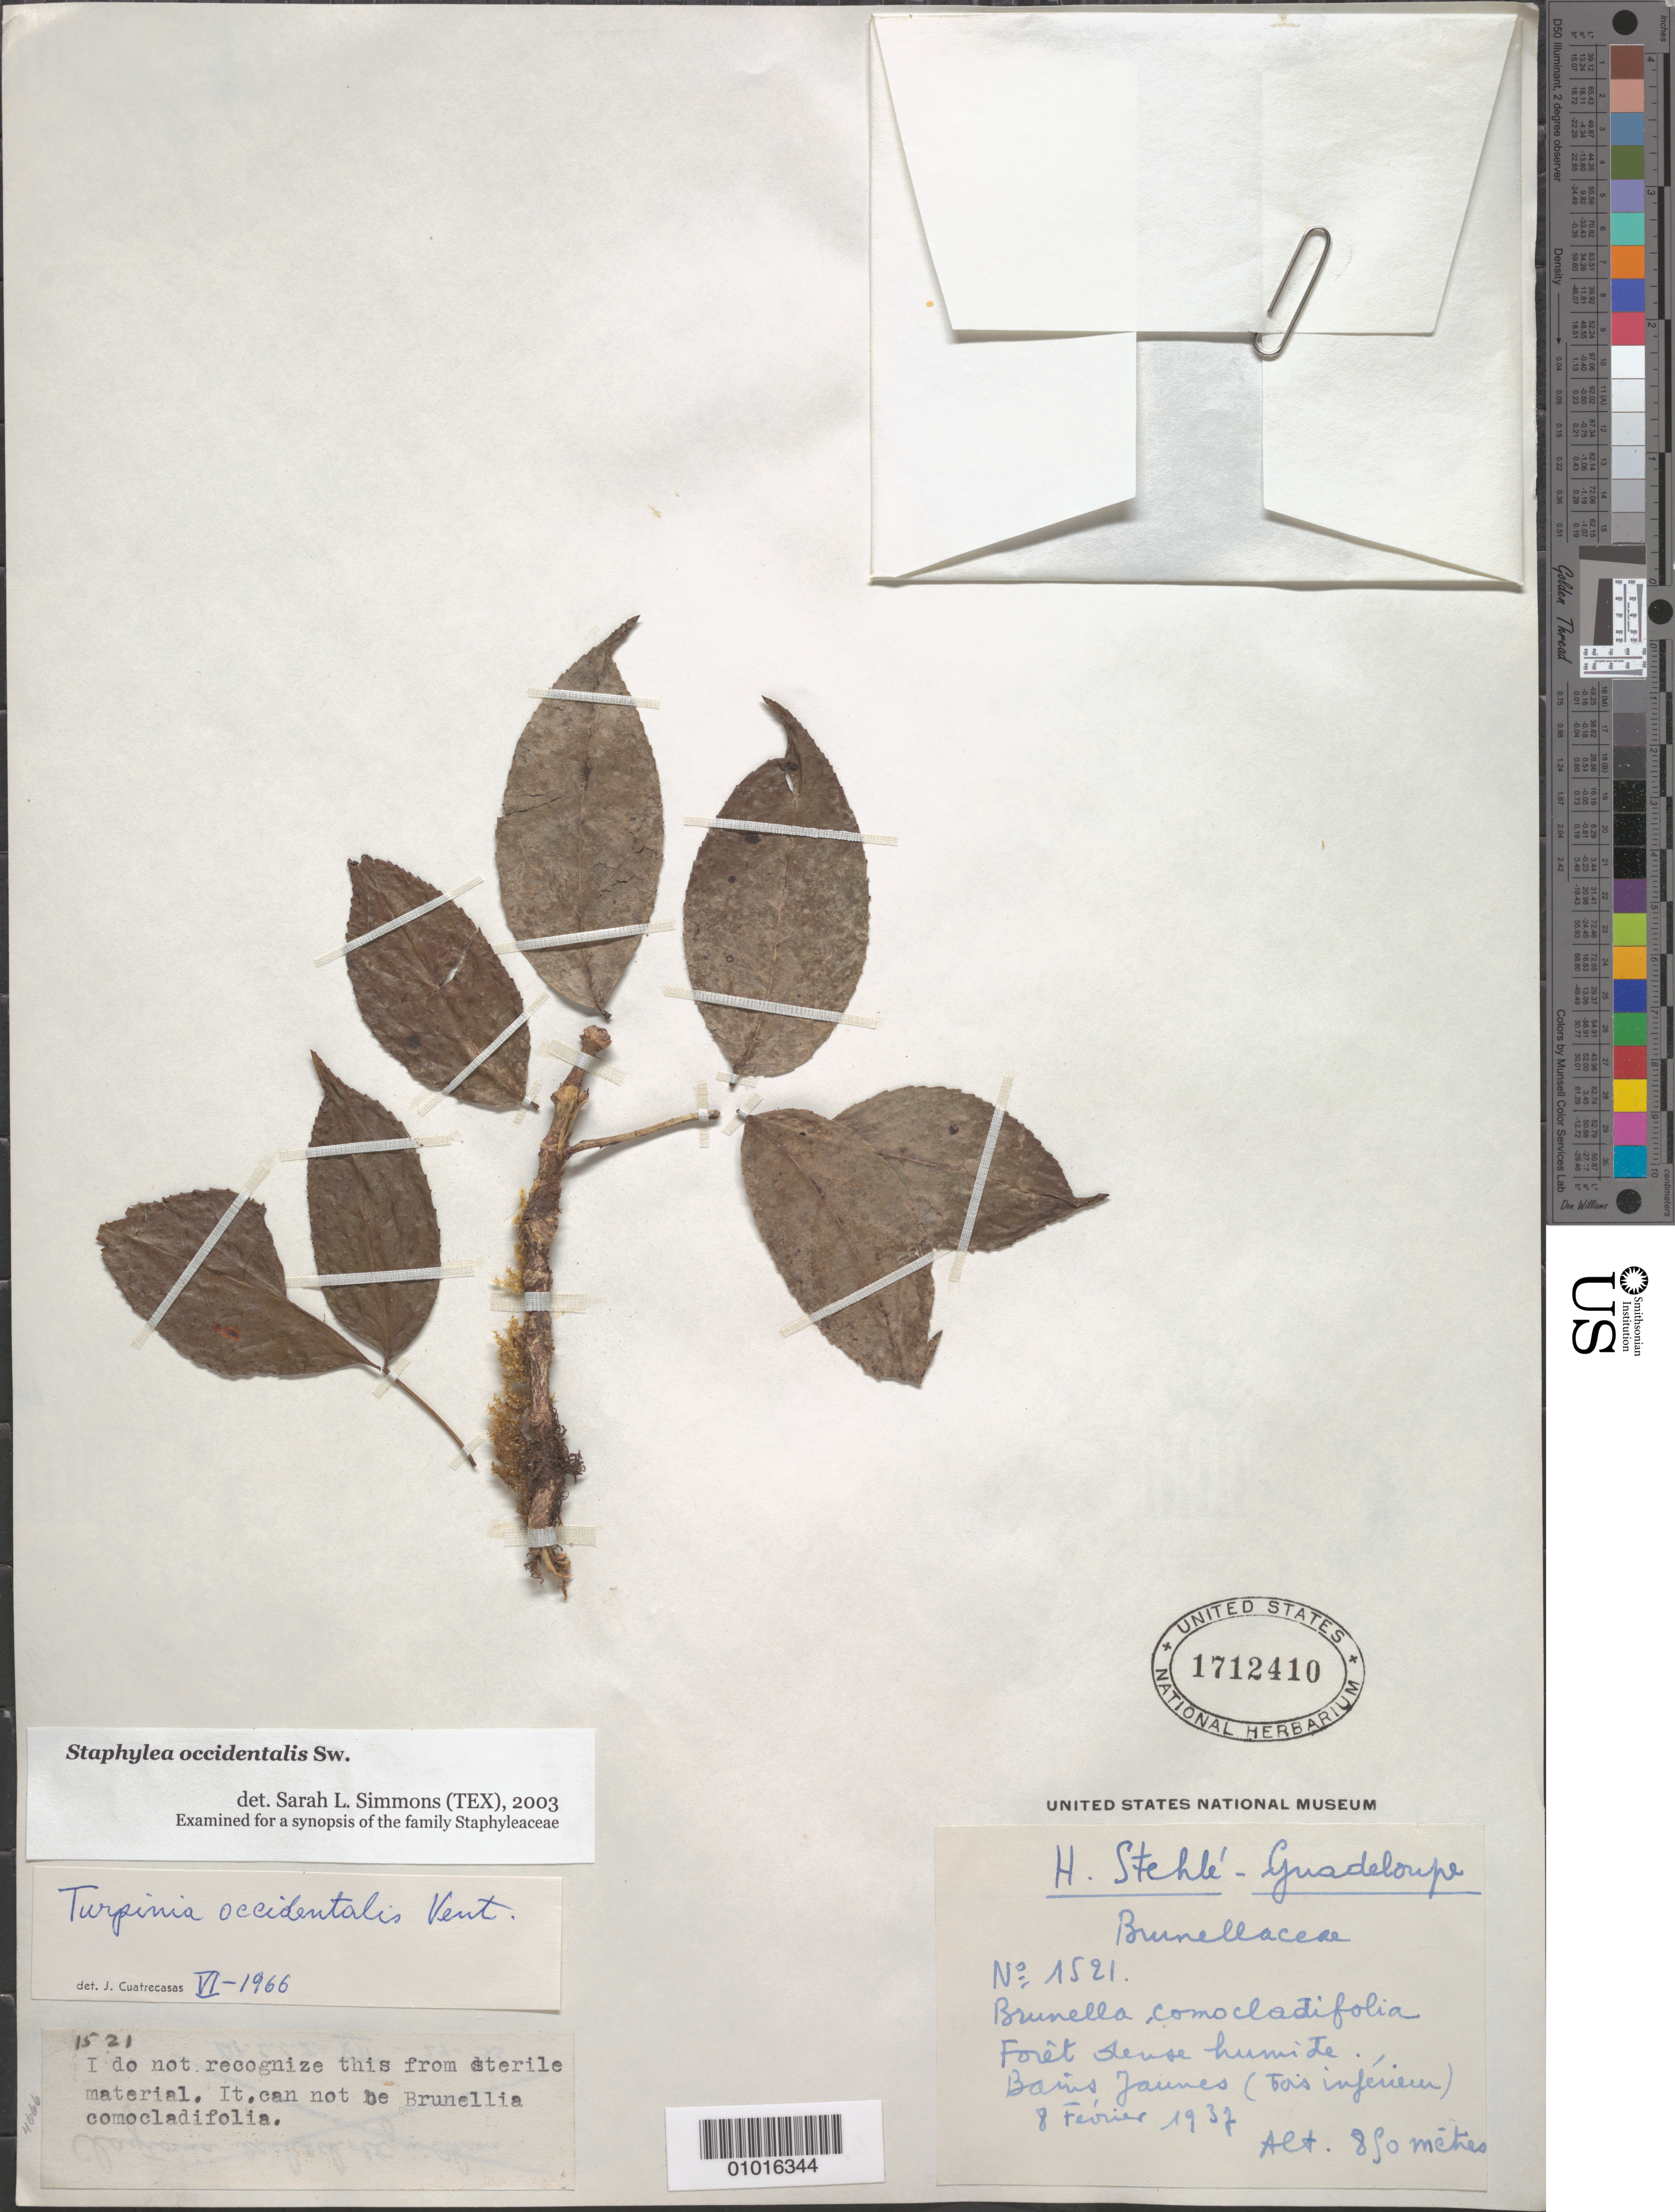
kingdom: Plantae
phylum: Tracheophyta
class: Magnoliopsida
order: Crossosomatales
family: Staphyleaceae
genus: Staphylea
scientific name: Staphylea occidentalis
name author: Sw.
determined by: Simmons, S. L.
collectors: H. Stehlé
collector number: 1521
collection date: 1937-02-08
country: Guadeloupe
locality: Bains Jaunes (bois infériur).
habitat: Forêt dense humide.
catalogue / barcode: US 1712410